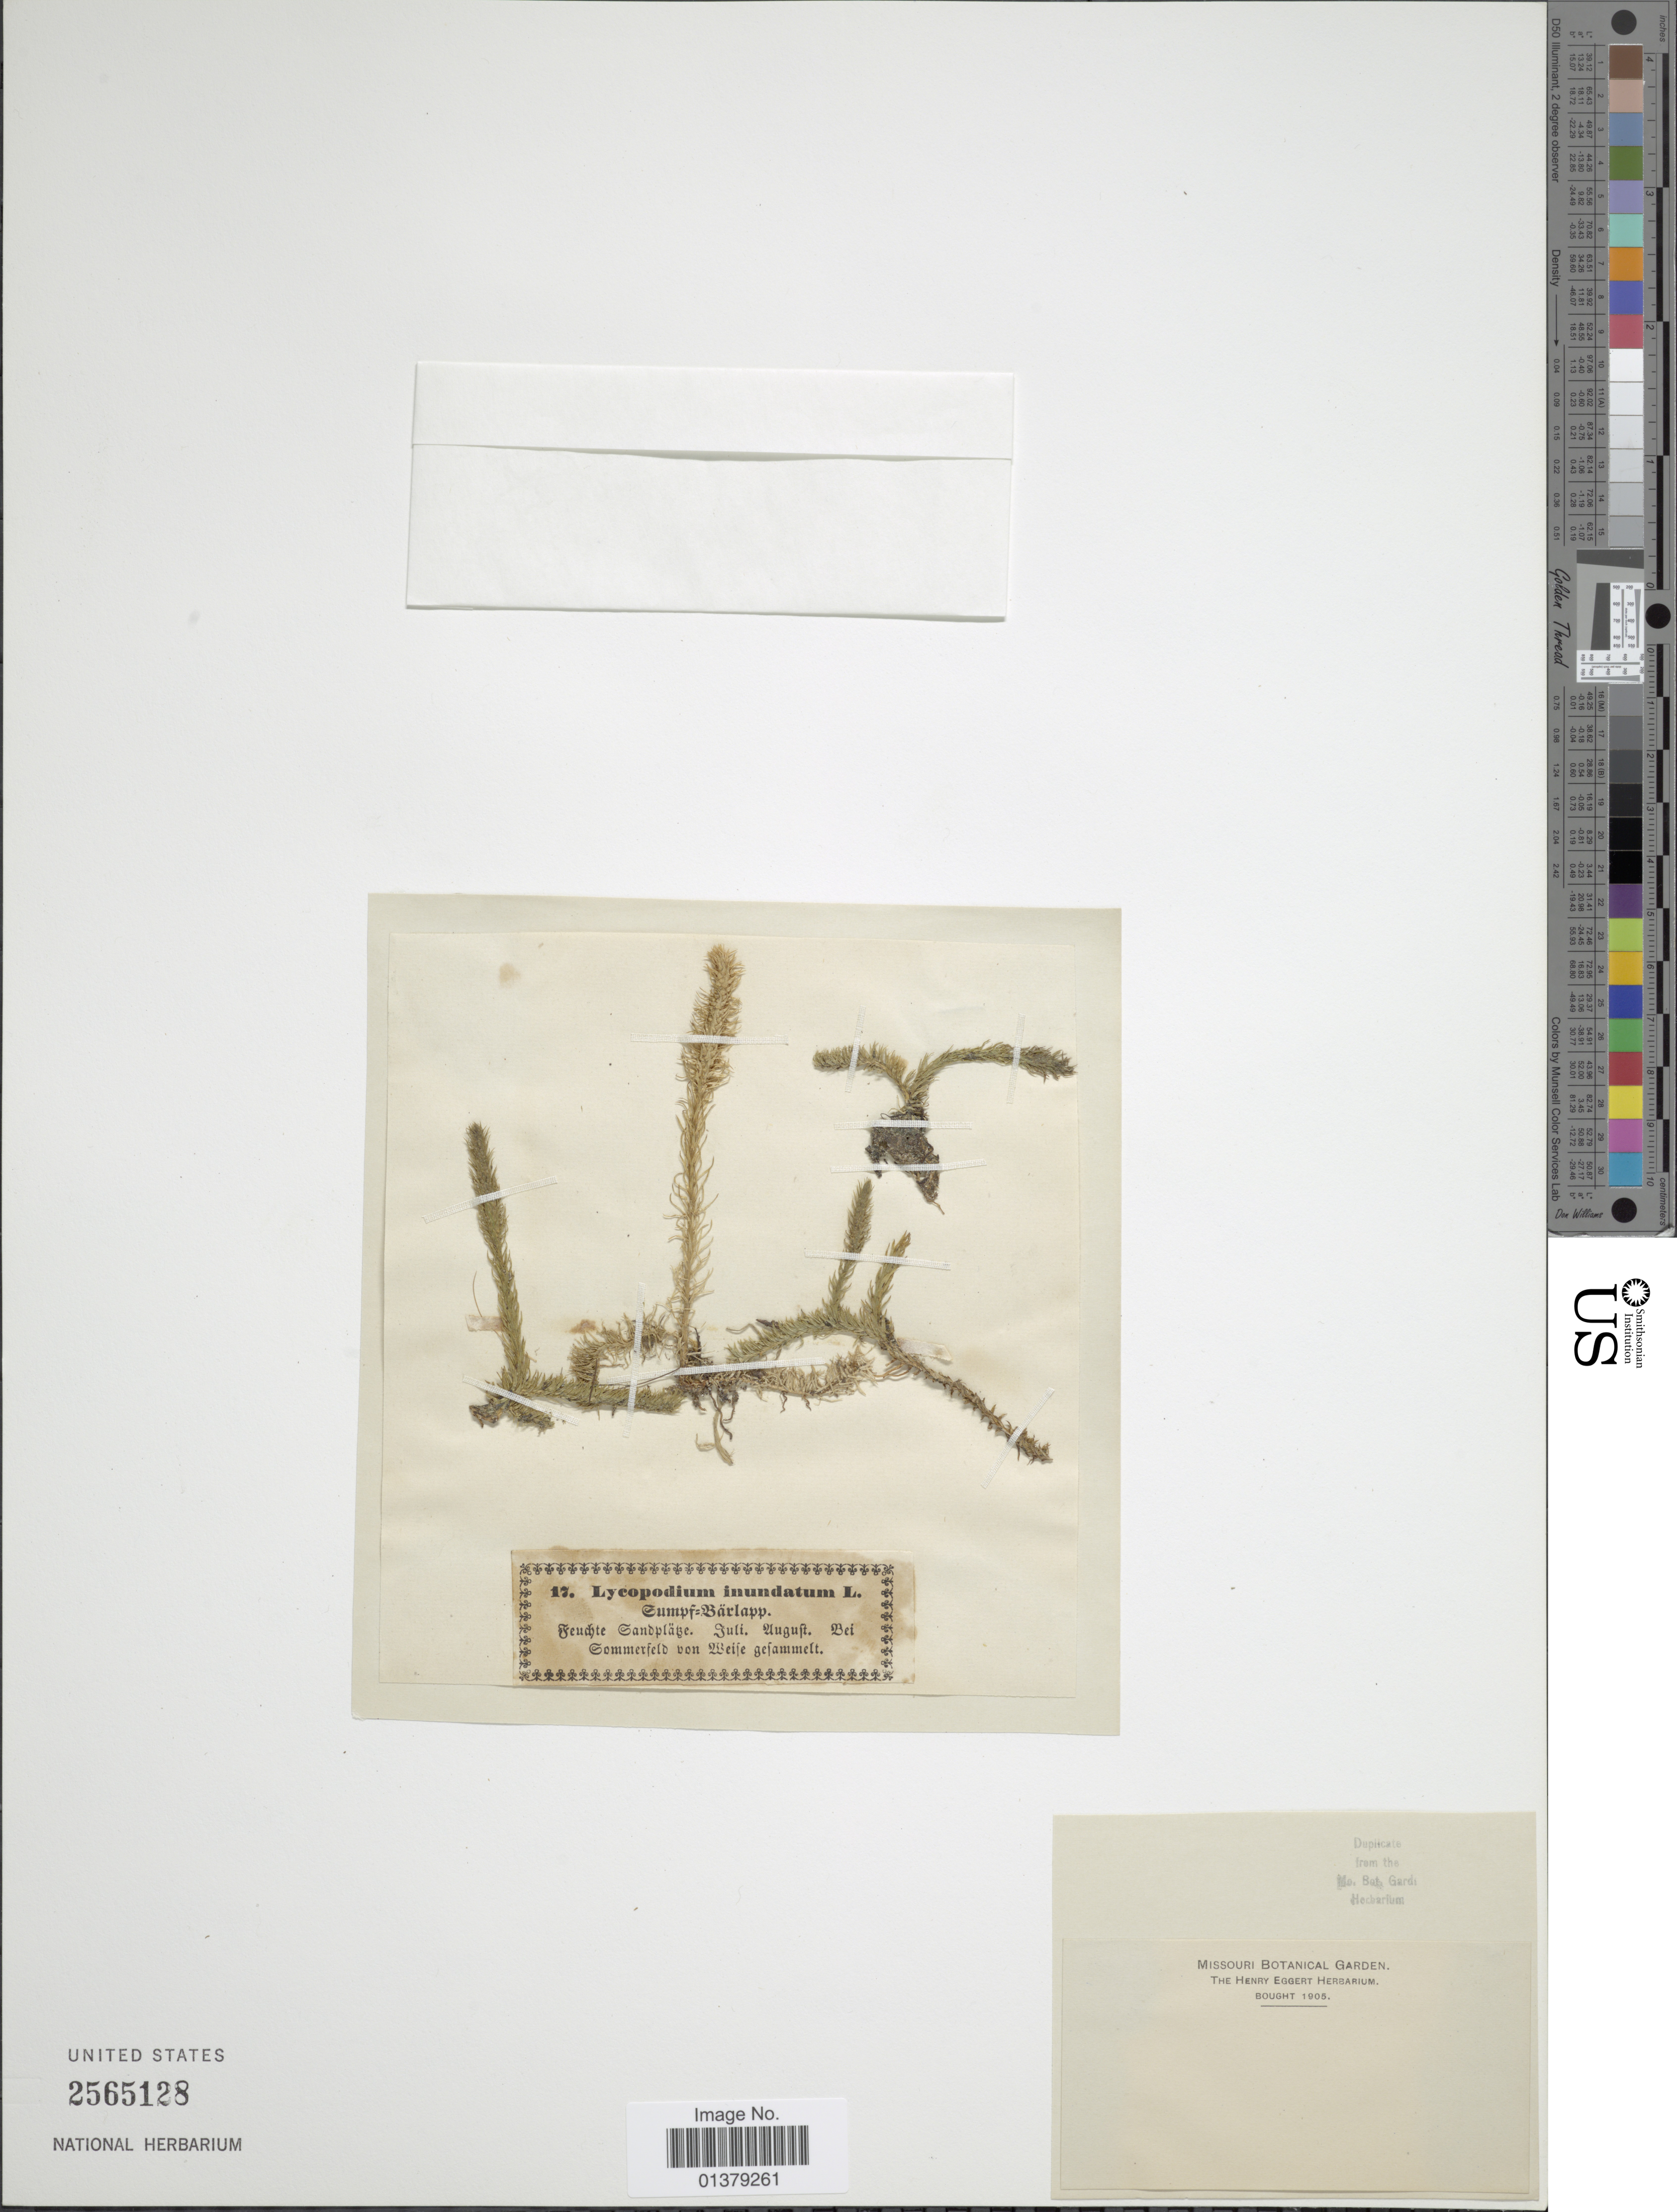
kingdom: Plantae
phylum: Tracheophyta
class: Lycopodiopsida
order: Lycopodiales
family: Lycopodiaceae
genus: Lycopodiella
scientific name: Lycopodiella inundata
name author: (L.) Holub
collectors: Sommerfeld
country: Poland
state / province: Lubuskie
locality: Feuchte Sandplätze [interpreted]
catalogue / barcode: US 2565128